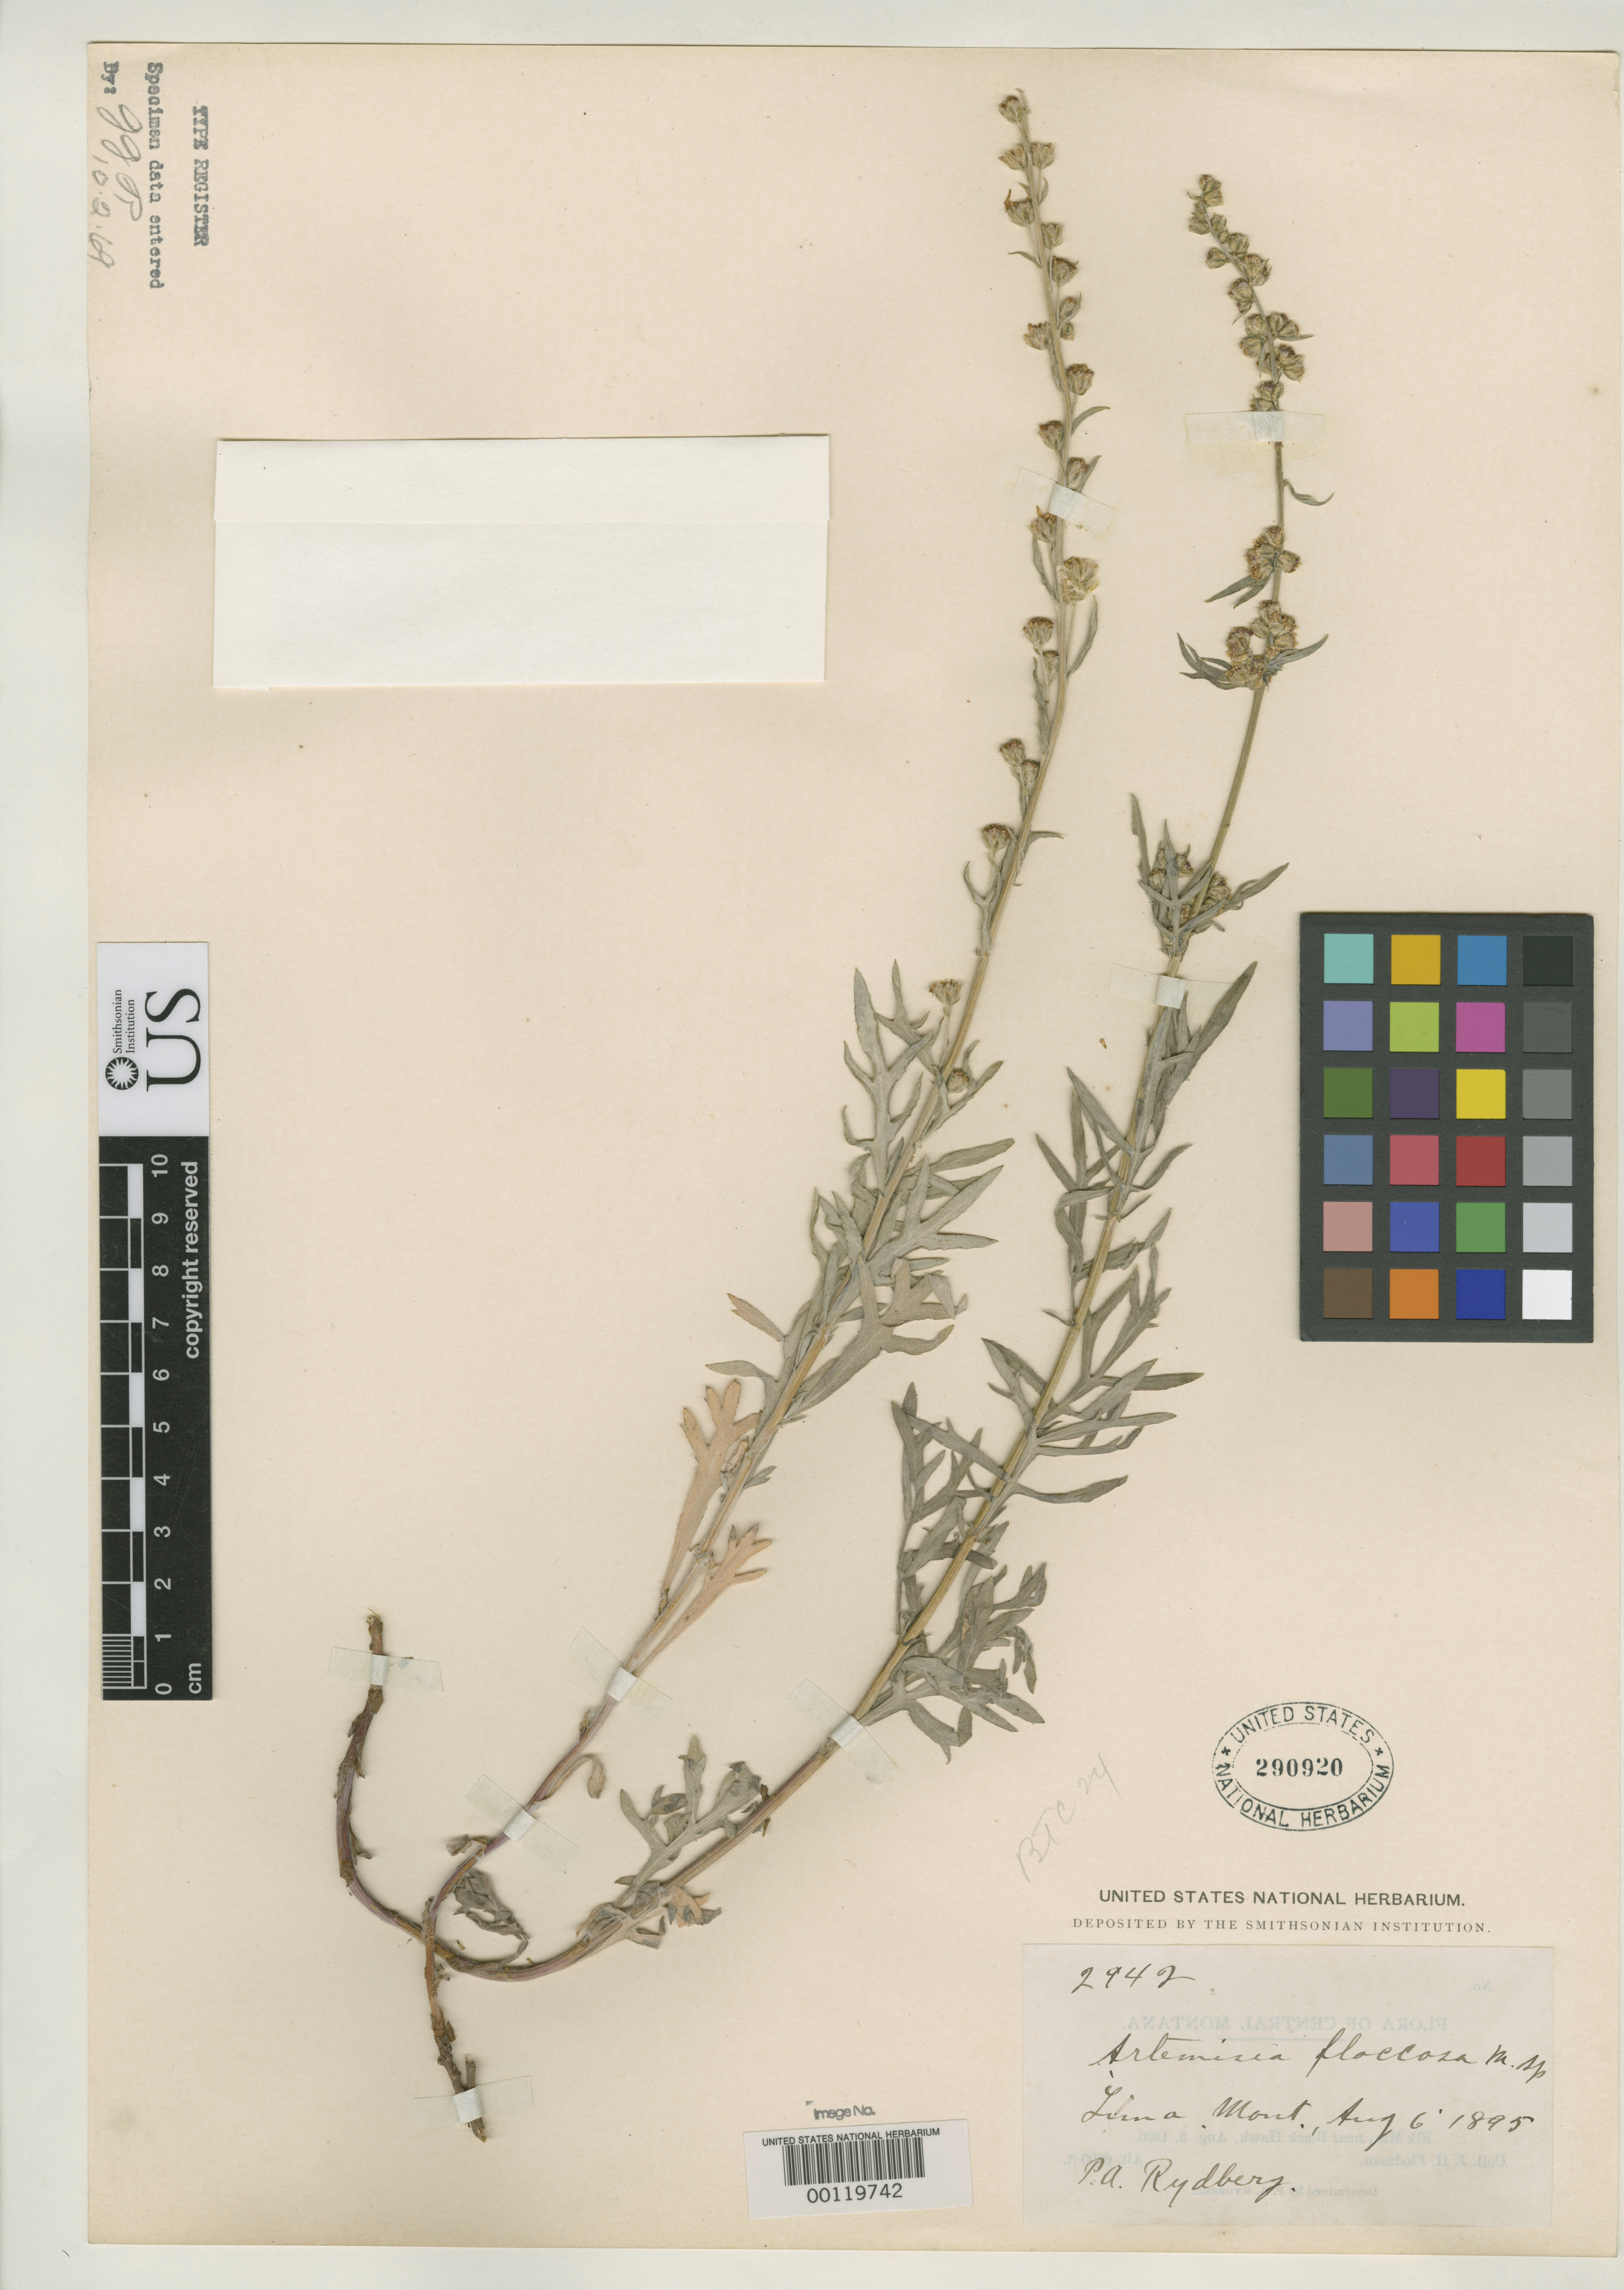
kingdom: Plantae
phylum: Tracheophyta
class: Magnoliopsida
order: Asterales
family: Asteraceae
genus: Artemisia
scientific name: Artemisia floccosa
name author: Rydb.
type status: Isotype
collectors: P. A. Rydberg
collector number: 2942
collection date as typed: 06 Aug 1895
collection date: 1895-08-06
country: United States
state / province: Montana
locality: Lima.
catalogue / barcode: US 290920